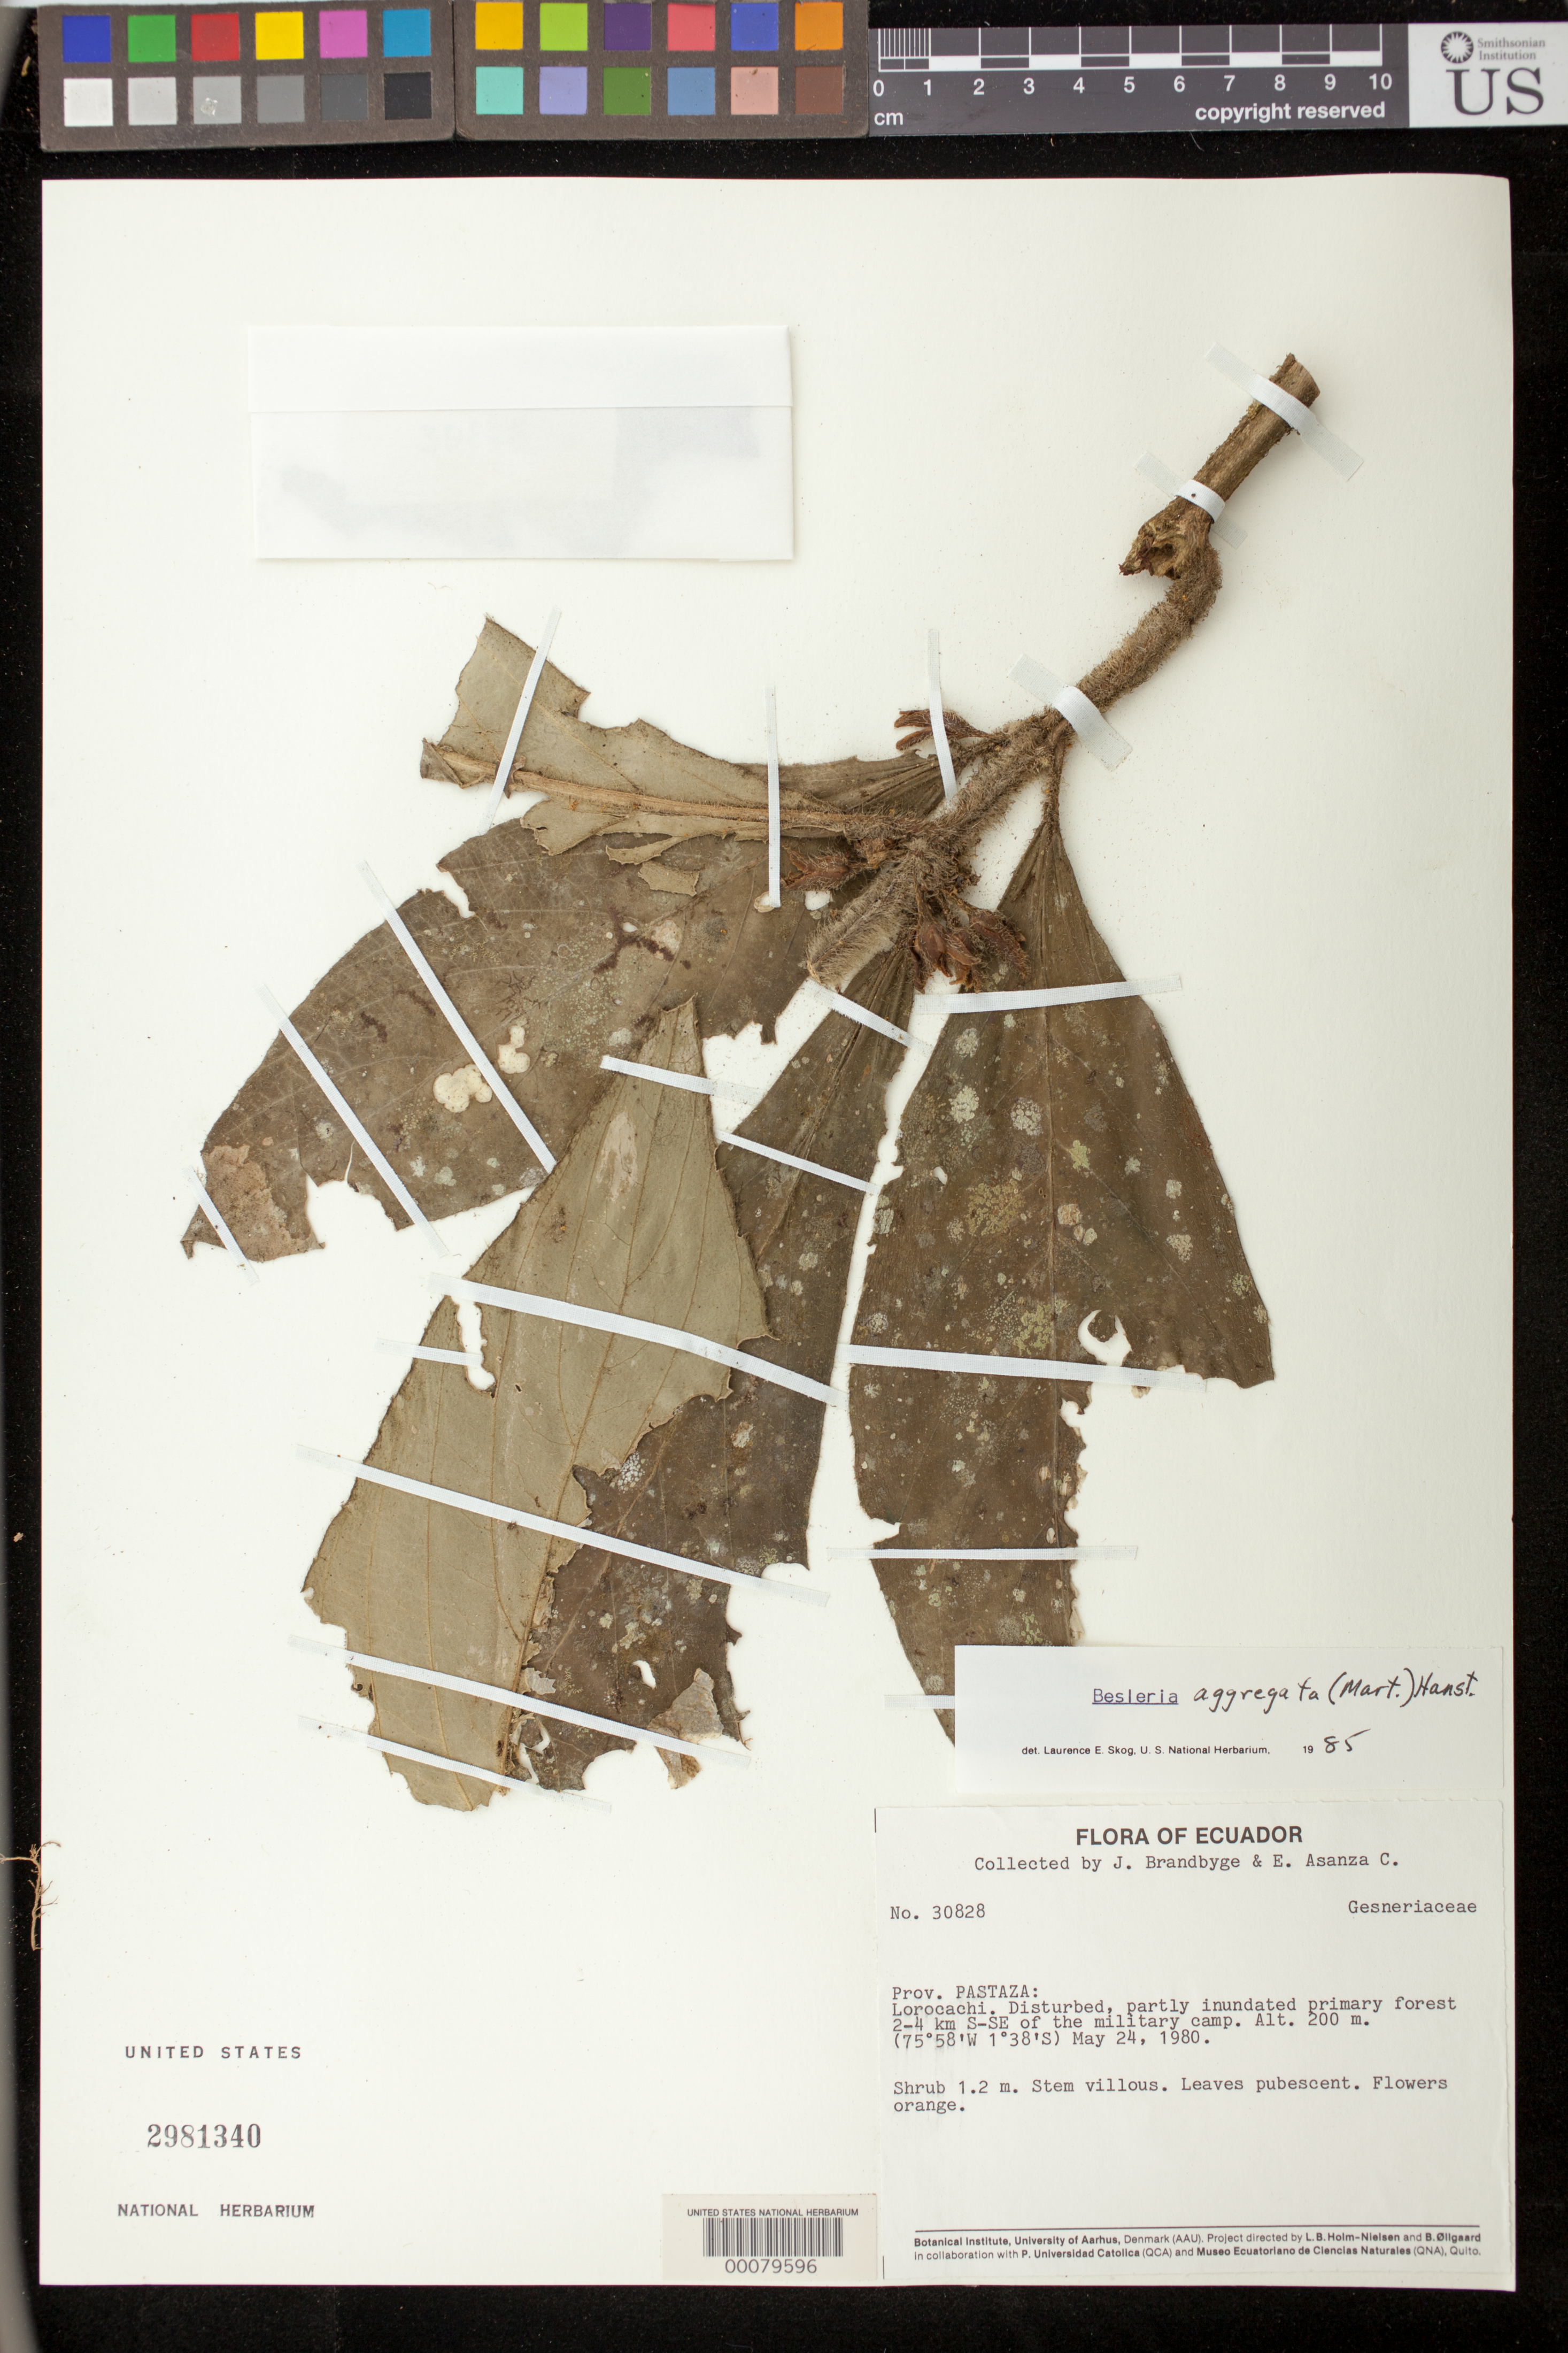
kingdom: Plantae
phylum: Tracheophyta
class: Magnoliopsida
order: Lamiales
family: Gesneriaceae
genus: Besleria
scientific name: Besleria aggregata var. aggregata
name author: (Mart.) Hanst.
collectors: J. Brandbyge & E. Asanza C.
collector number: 30828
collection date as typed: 24 May 1980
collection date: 1980-05-24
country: Ecuador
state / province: Pastaza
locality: Lorocachi, 2-4 km S-SE of the military camp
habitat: Disturbed, partly inundated primary forest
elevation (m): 200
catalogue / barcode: US 2981340